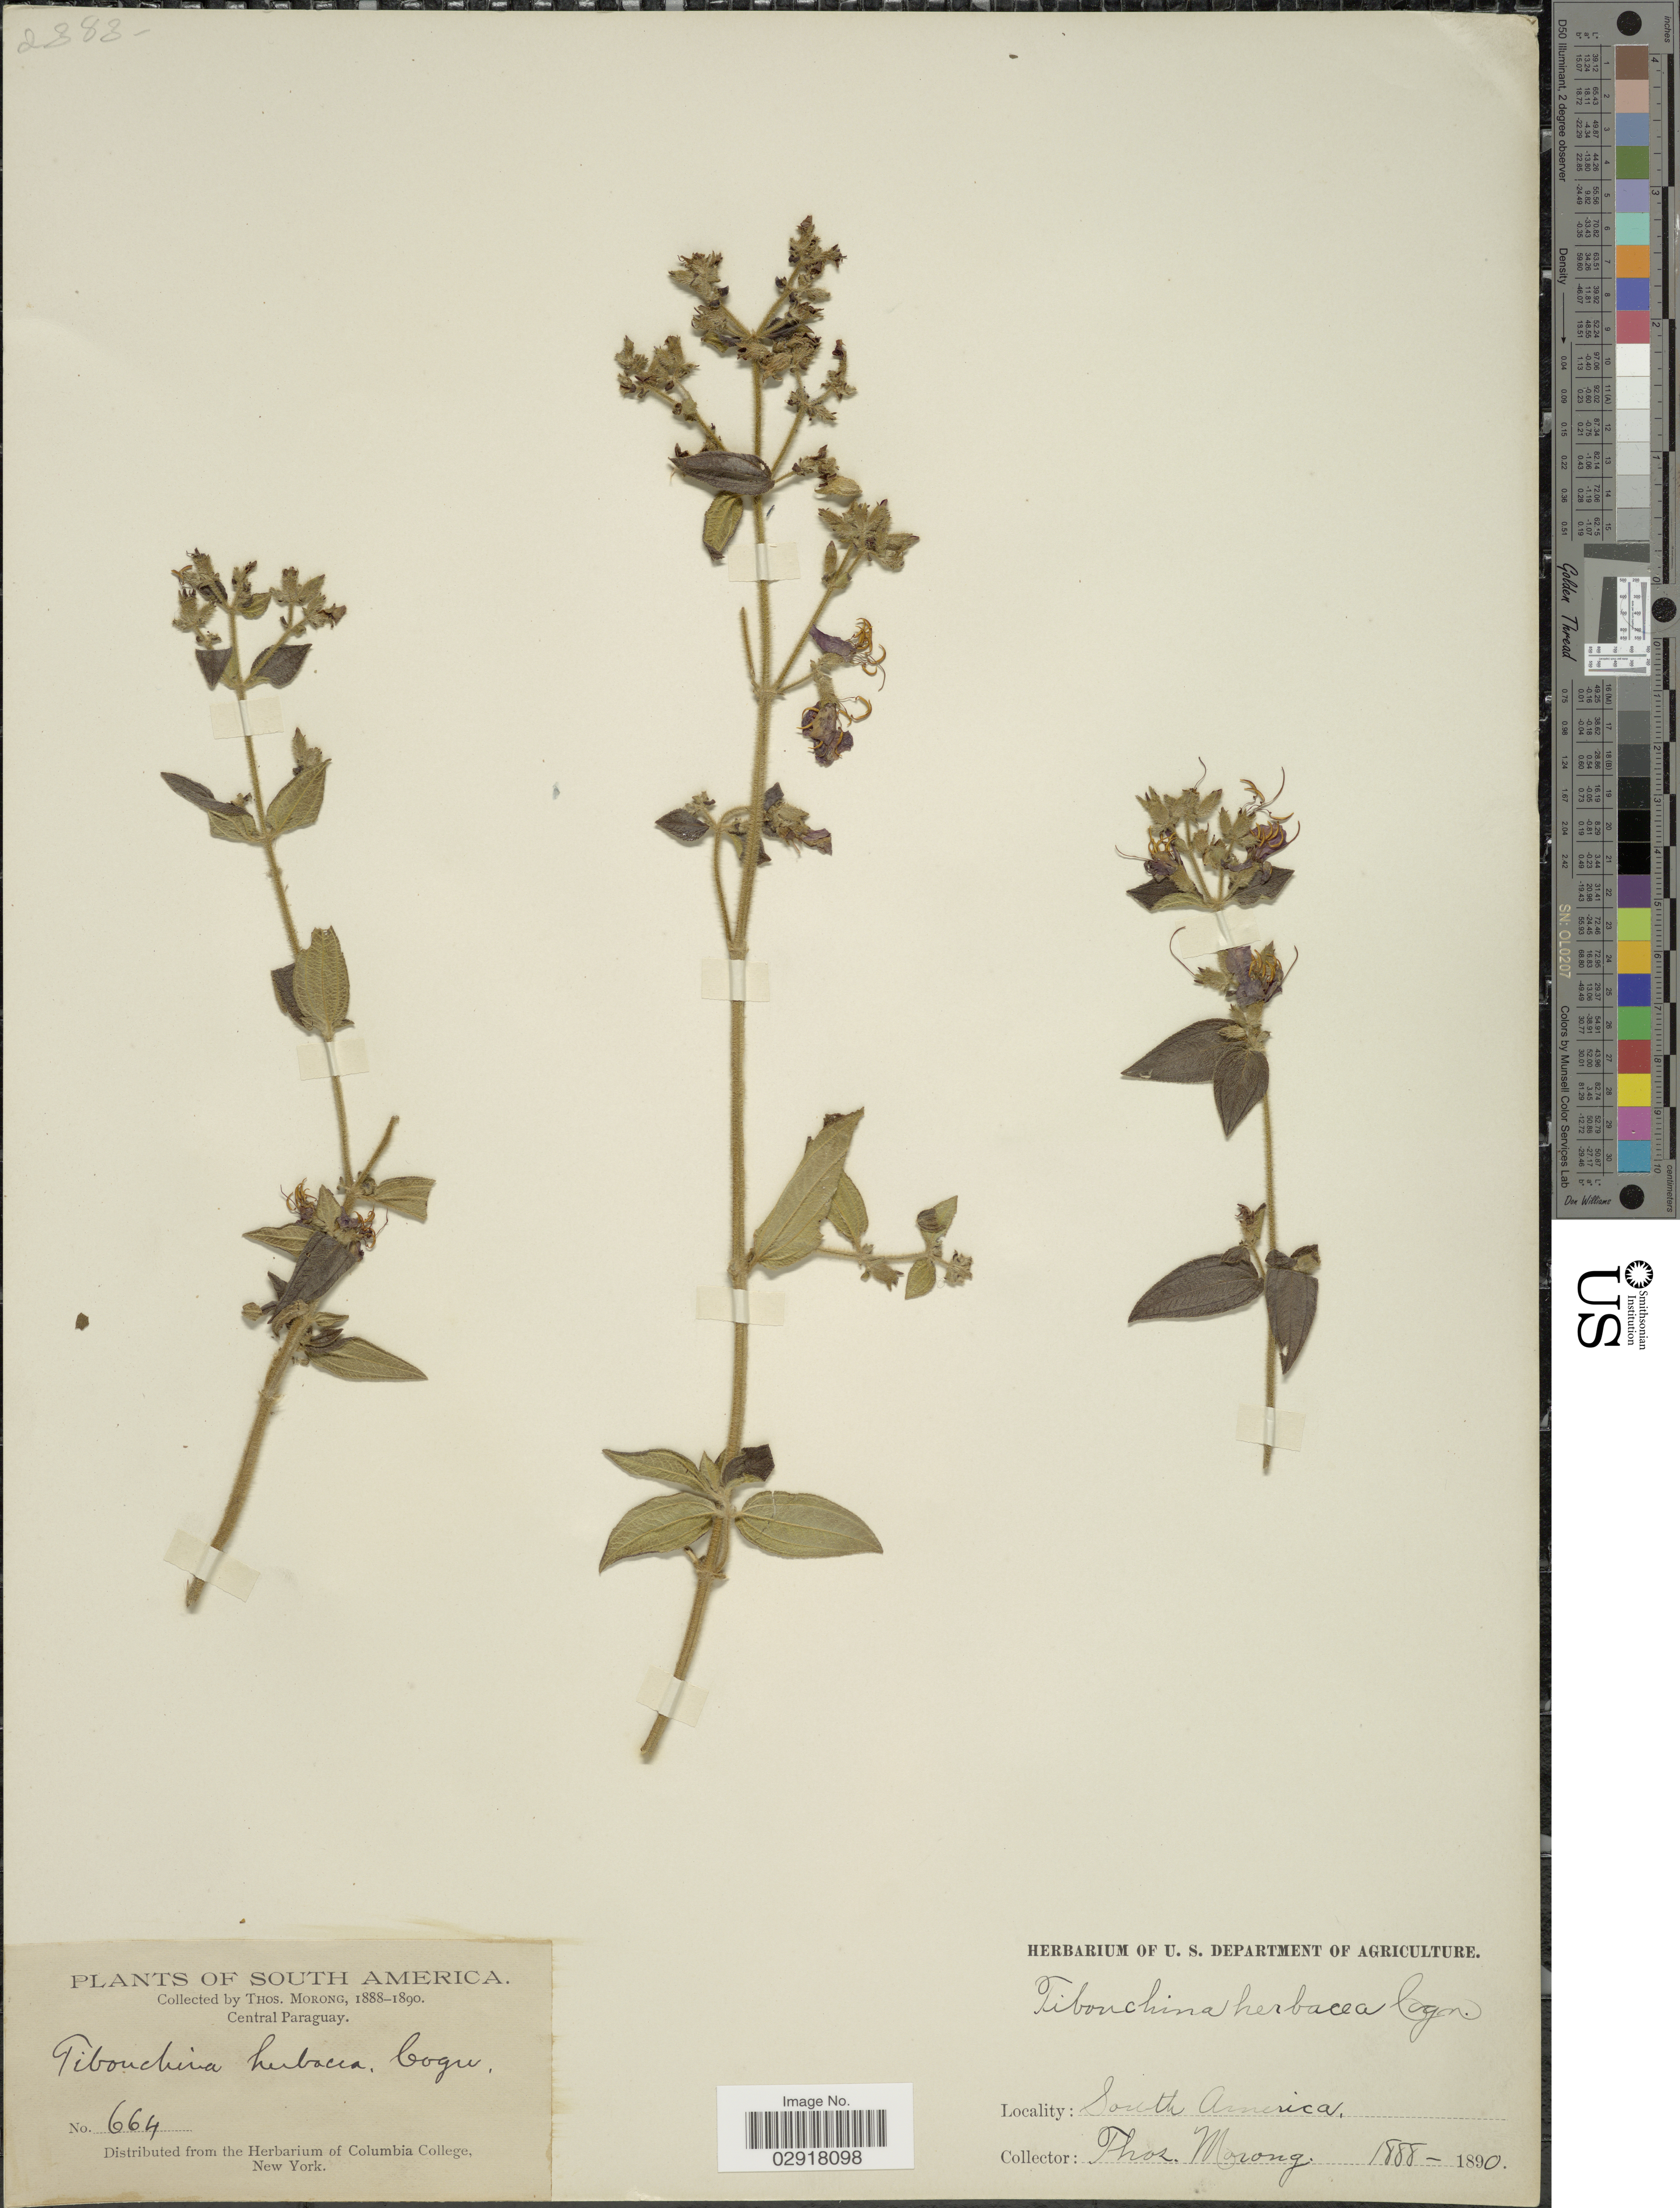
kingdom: Plantae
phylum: Tracheophyta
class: Magnoliopsida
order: Myrtales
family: Melastomataceae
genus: Chaetogastra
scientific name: Chaetogastra herbacea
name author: (DC.) P.J.F. Guim. & Michelang.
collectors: ex herb. T. Morong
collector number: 664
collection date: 1888/1890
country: Paraguay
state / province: Central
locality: Central Paraguay.